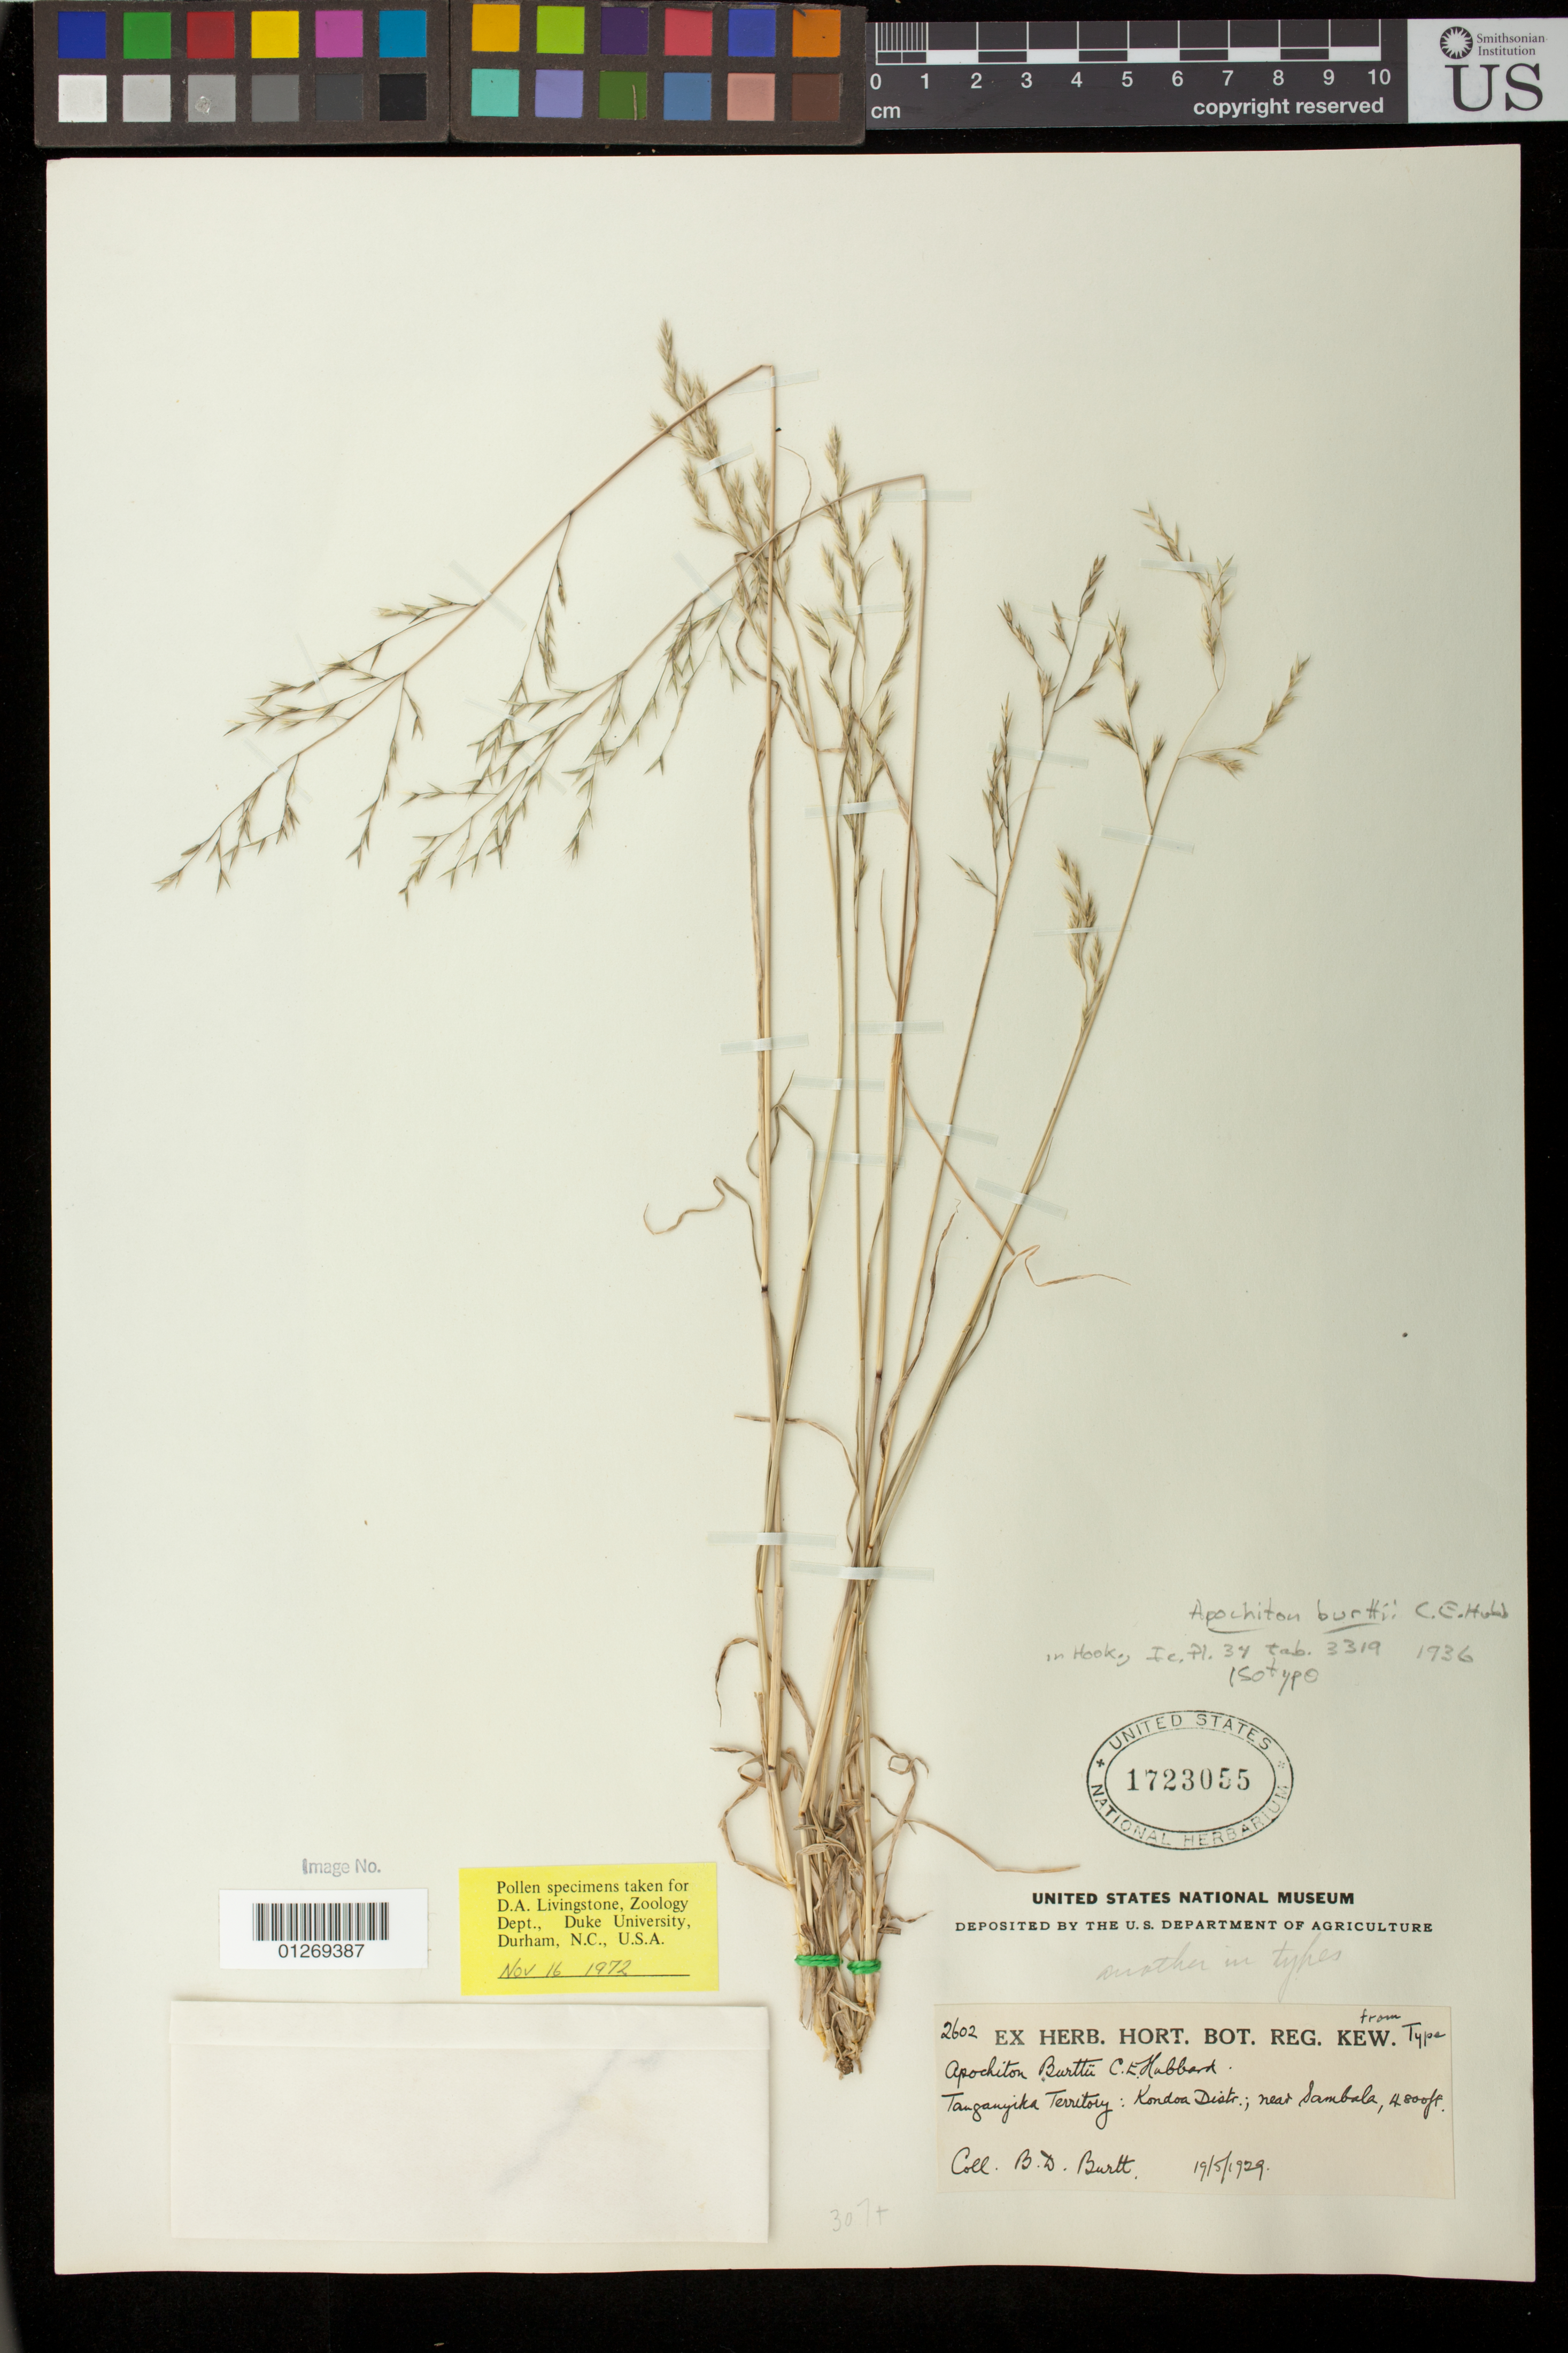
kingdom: Plantae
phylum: Tracheophyta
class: Liliopsida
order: Poales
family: Poaceae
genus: Apochiton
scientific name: Apochiton burttii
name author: C.E. Hubb.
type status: Isotype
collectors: B. D. Burtt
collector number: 2602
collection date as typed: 19/5/1929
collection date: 1929-05-19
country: Tanzania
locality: Tanganyika Territory: Kondoa Distr.; near Sambala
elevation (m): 1463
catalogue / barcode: US 1723055